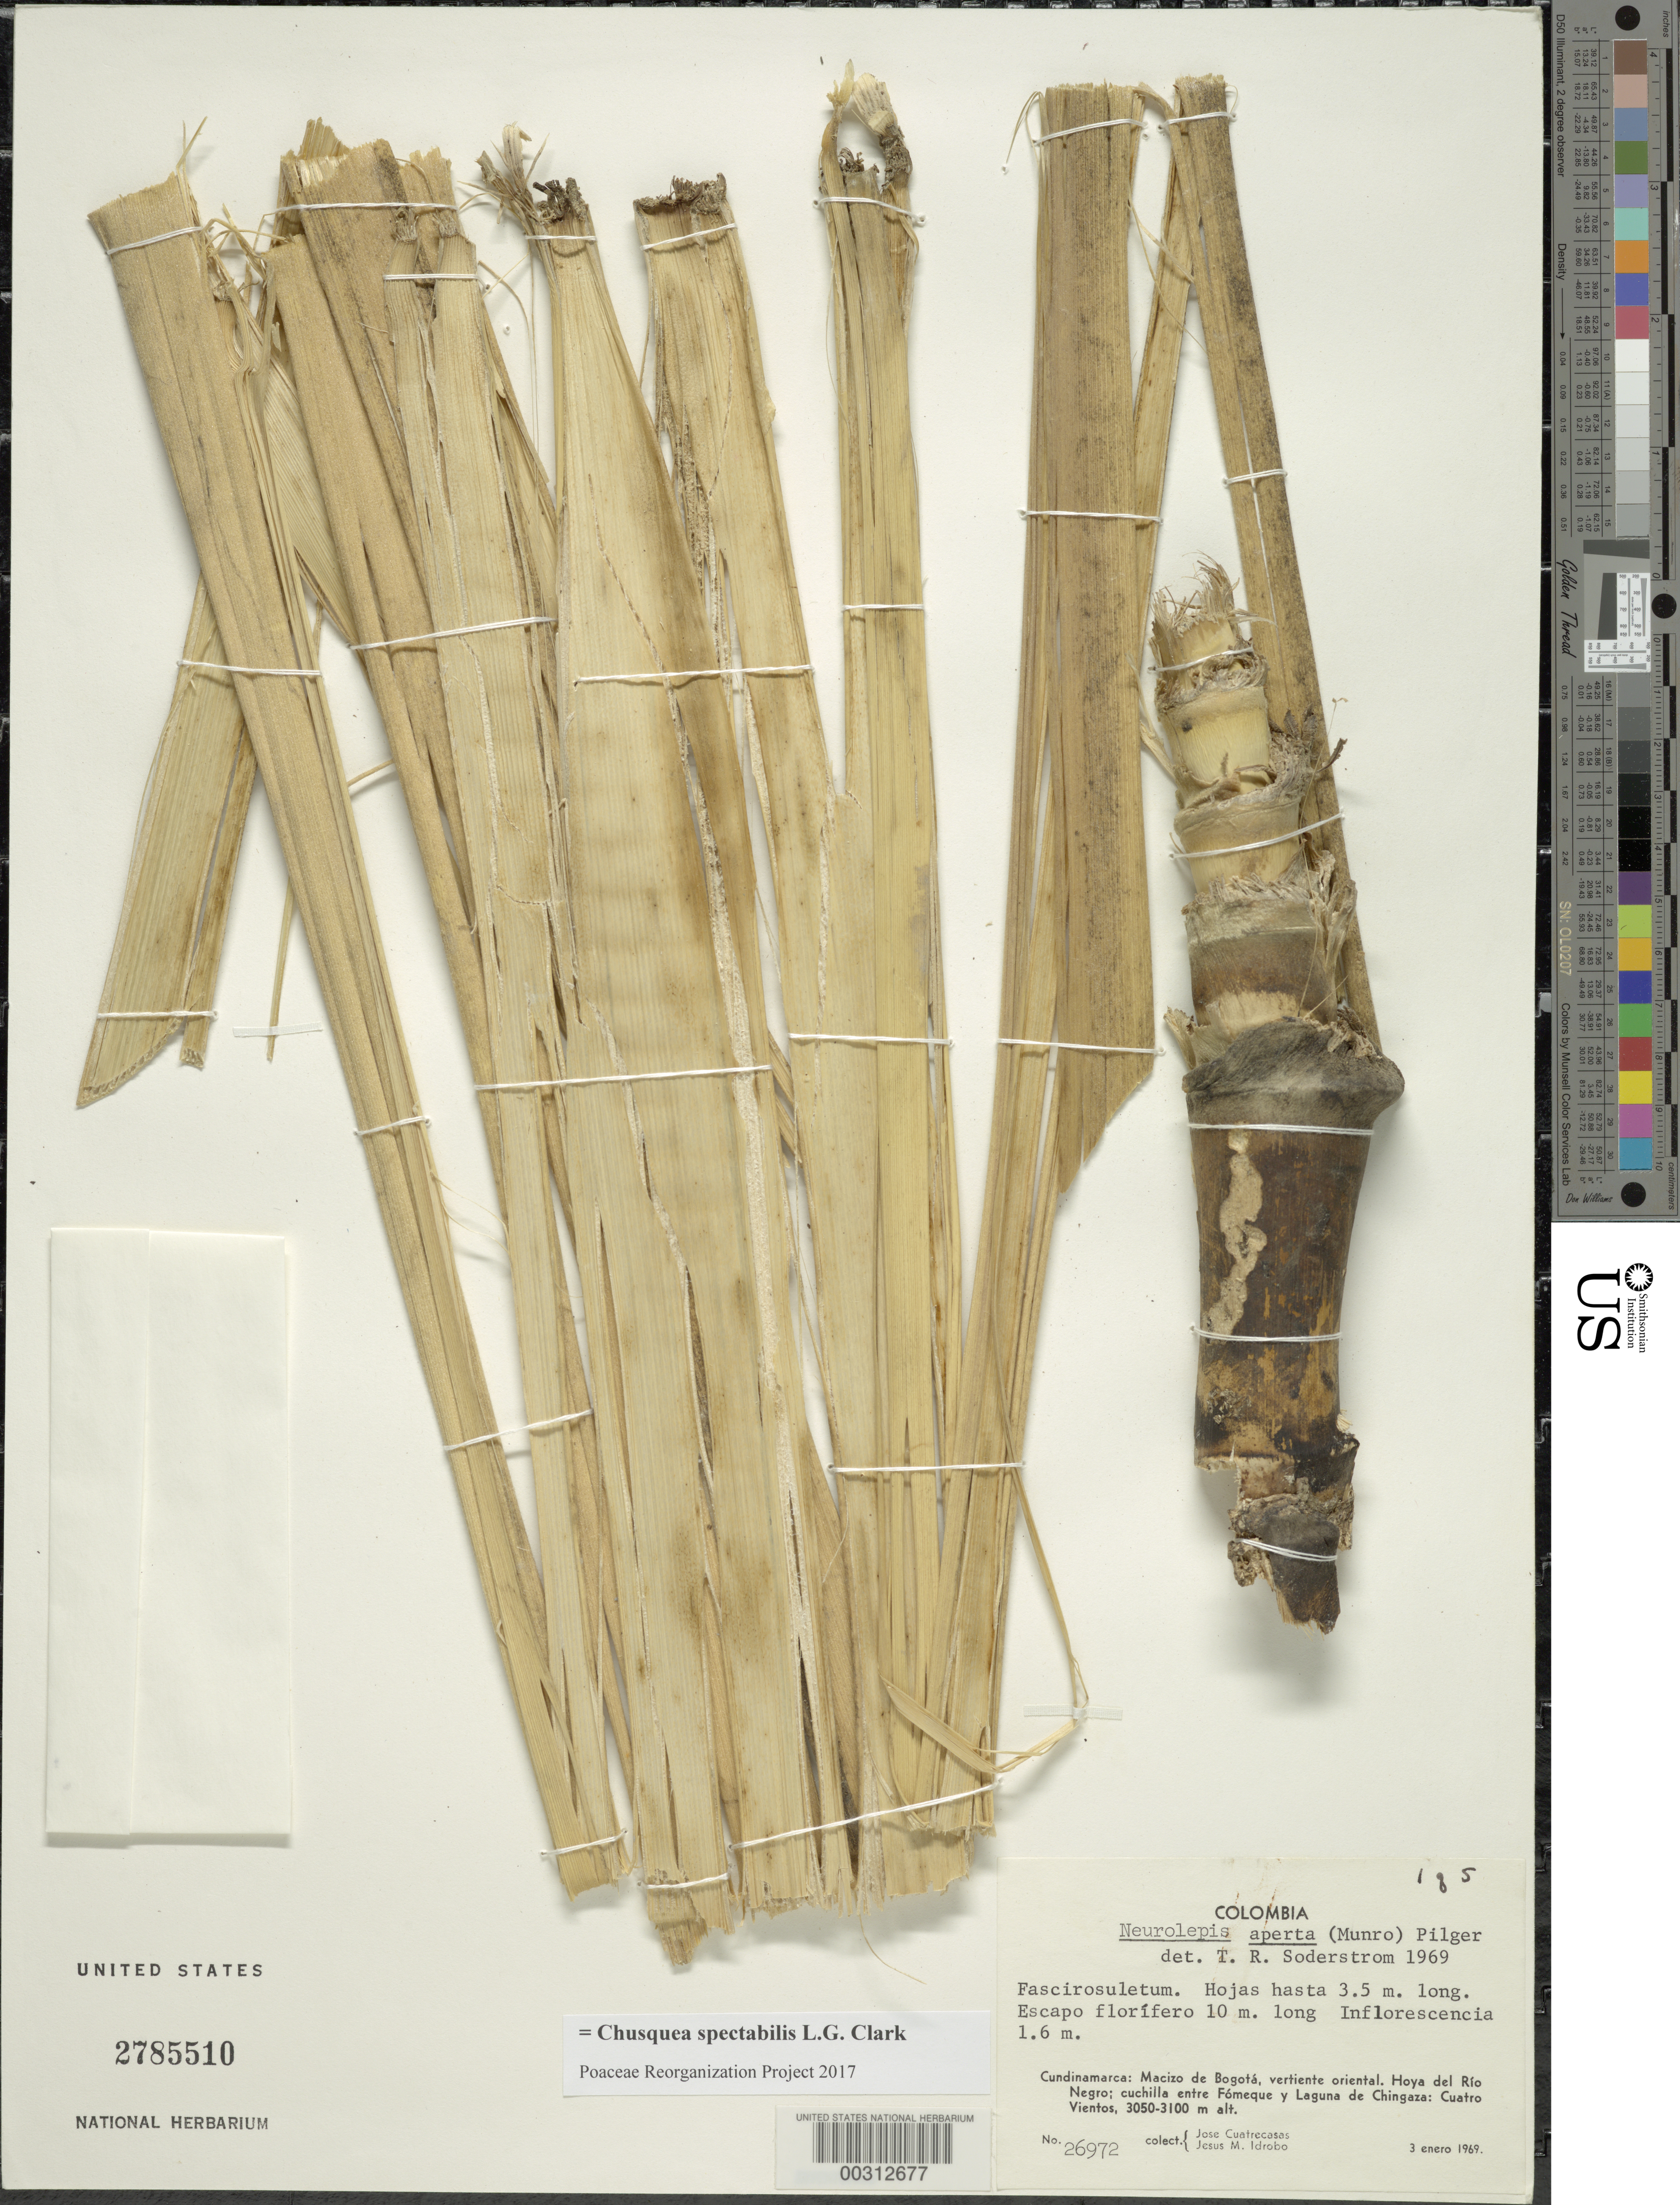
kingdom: Plantae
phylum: Tracheophyta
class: Liliopsida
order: Poales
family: Poaceae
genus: Chusquea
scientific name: Chusquea spectabilis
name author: L.G. Clark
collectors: J. Cuatrecasas & J. M. Idrobo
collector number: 26972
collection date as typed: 03 Jan 1969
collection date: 1969-01-03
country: Colombia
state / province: Cundinamarca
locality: Macizo de Bogota, Cuatro Vientos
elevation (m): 3050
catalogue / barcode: US 2785510